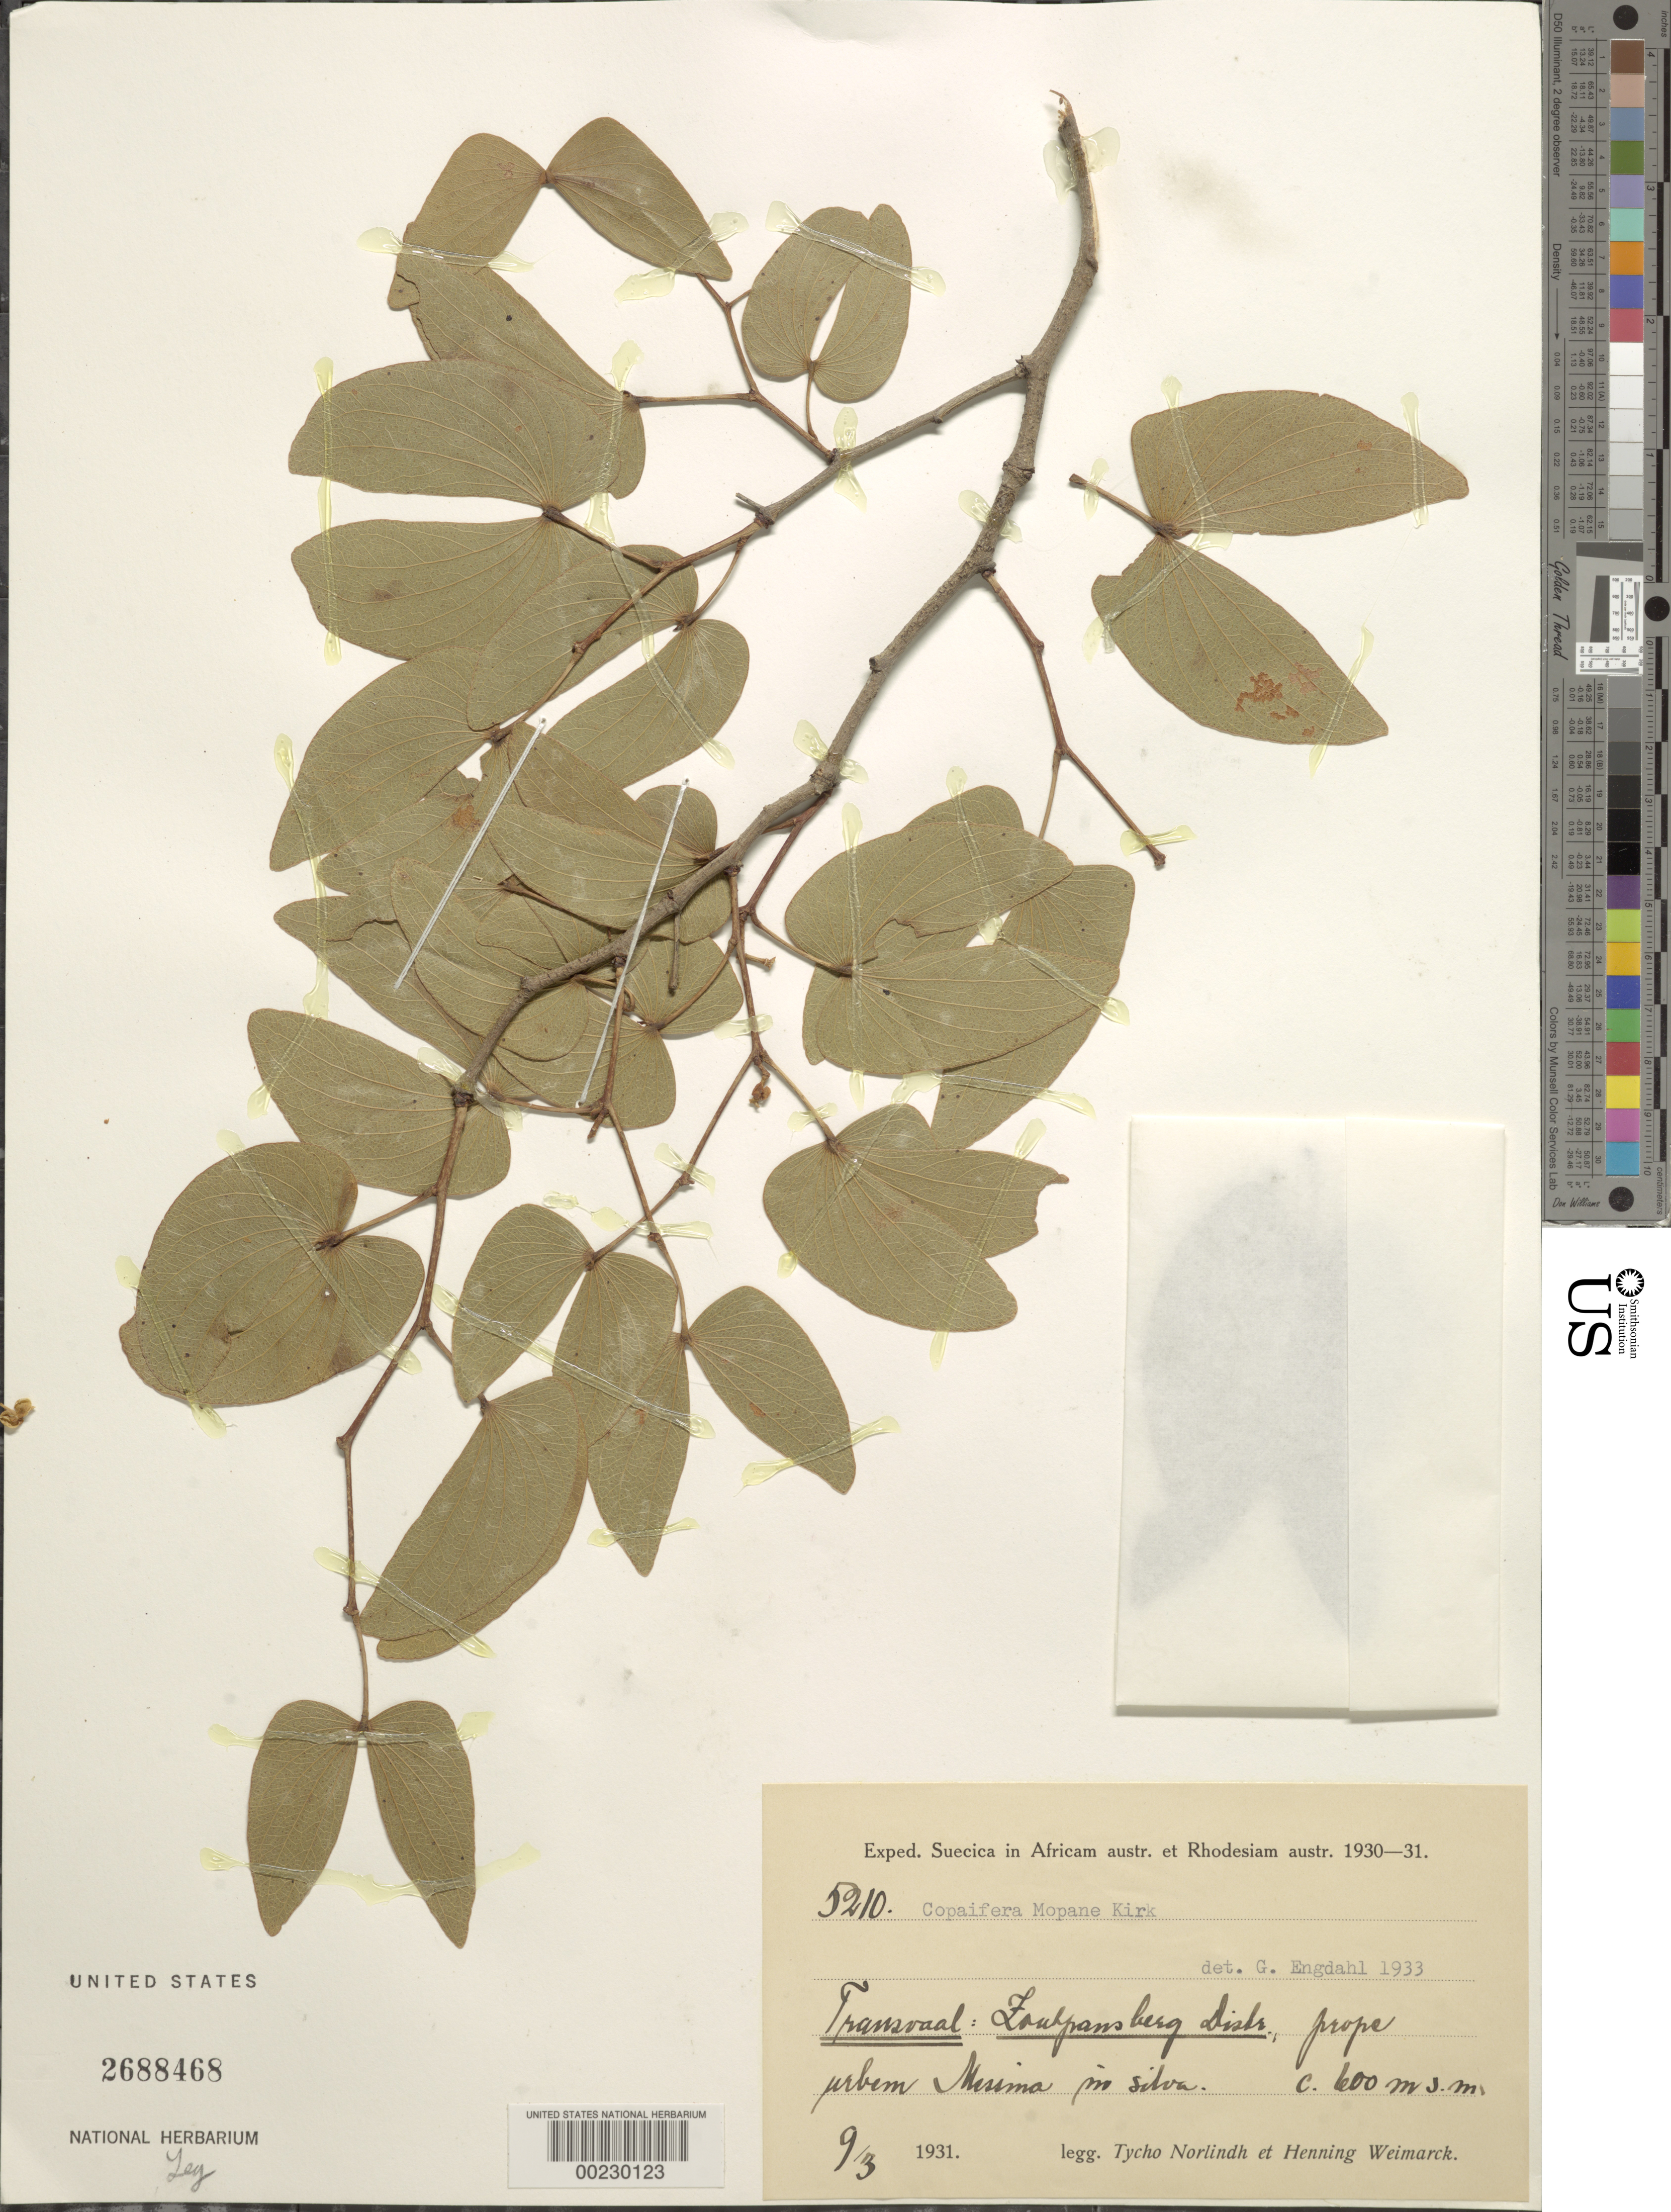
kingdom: Plantae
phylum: Tracheophyta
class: Magnoliopsida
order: Fabales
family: Fabaceae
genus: Colophospermum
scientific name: Colophospermum mopane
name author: (J. Kirk ex Benth.) J. Léonard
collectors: N. T. Norlindh & H. Weimarck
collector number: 5210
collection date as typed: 09 Mar 1931 or 03 Sep 1931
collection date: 1931-03-09 or 1931-09-03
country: South Africa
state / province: Limpopo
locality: Fouhpansberg disle, near messima. Transvaal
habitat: In woods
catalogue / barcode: US 2688468